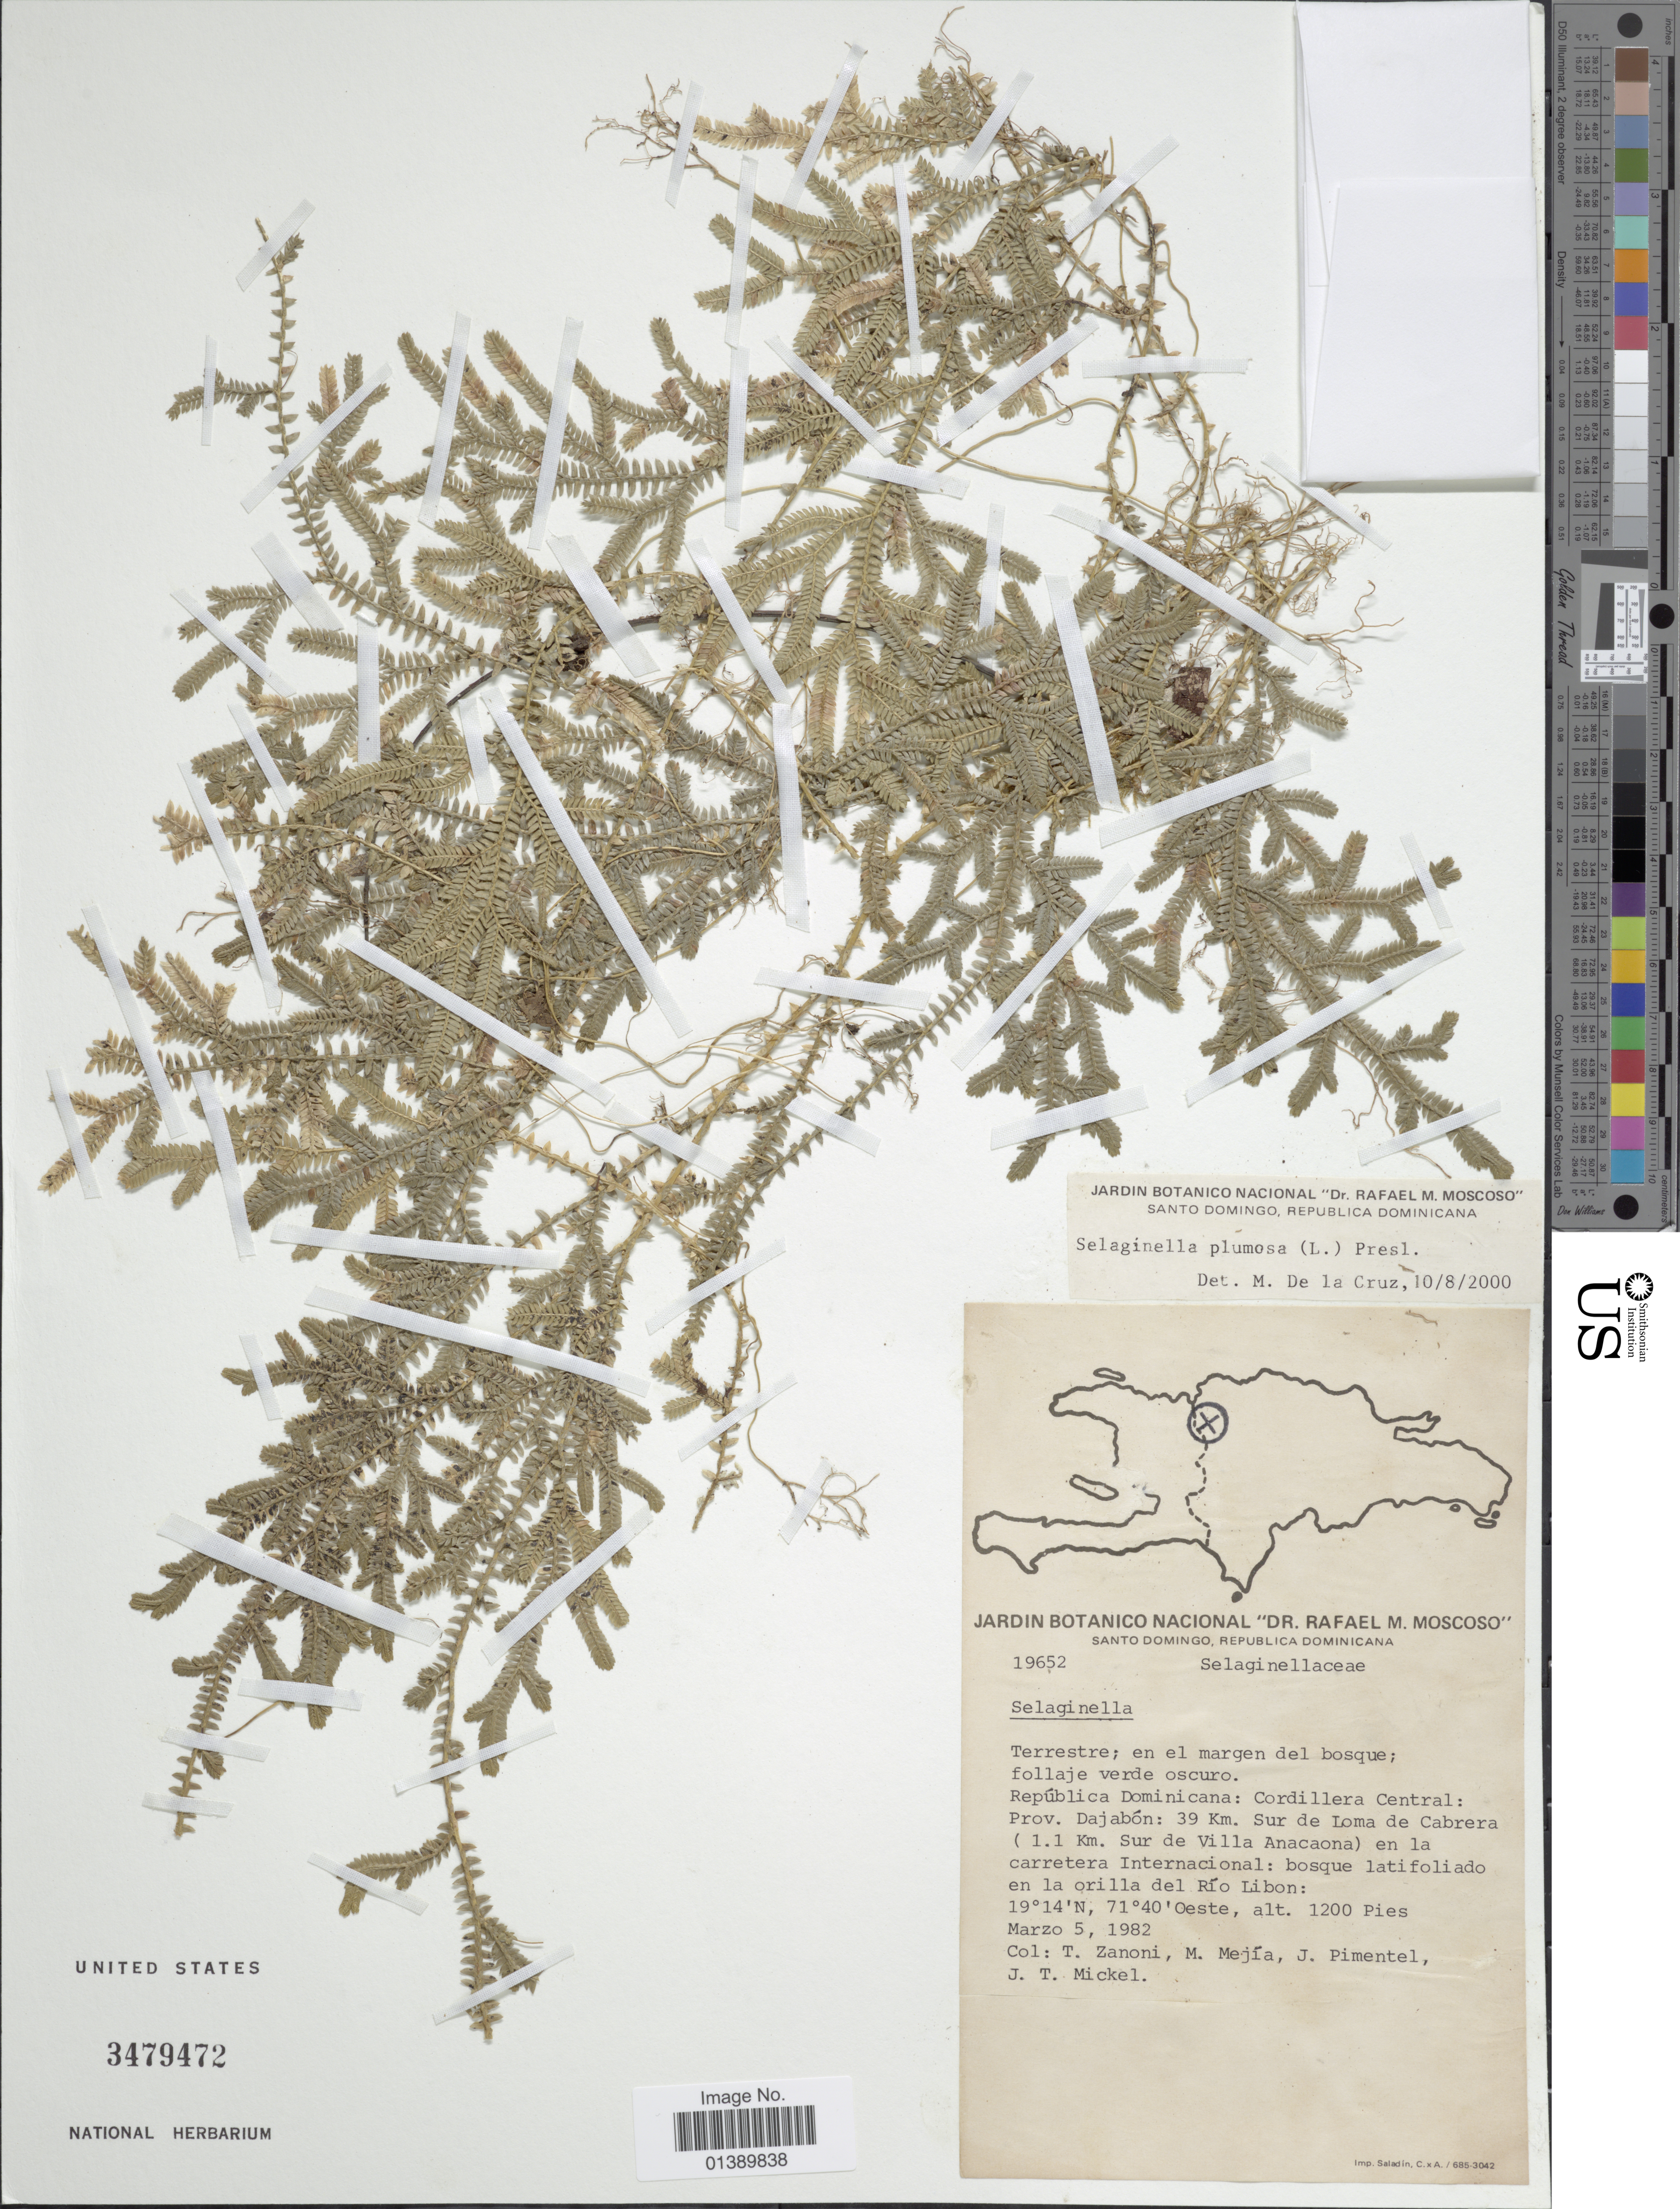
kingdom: Plantae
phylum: Tracheophyta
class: Lycopodiopsida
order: Selaginellales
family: Selaginellaceae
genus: Selaginella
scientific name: Selaginella plumosa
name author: (L.) C. Presl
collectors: T. A. Zanoni, M. M. Mejía, J. Pimentel & J. Mickel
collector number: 19652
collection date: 1982-03-05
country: Dominican Republic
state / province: Dajabón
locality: Cordillera Central: 39 km. Sur de Loma de Cabrera (1.1 km Sur de Villa Anacaona) en la carretera Internacional: bosque latifoliado en la orilla del Río Libon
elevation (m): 366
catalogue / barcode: US 3479472